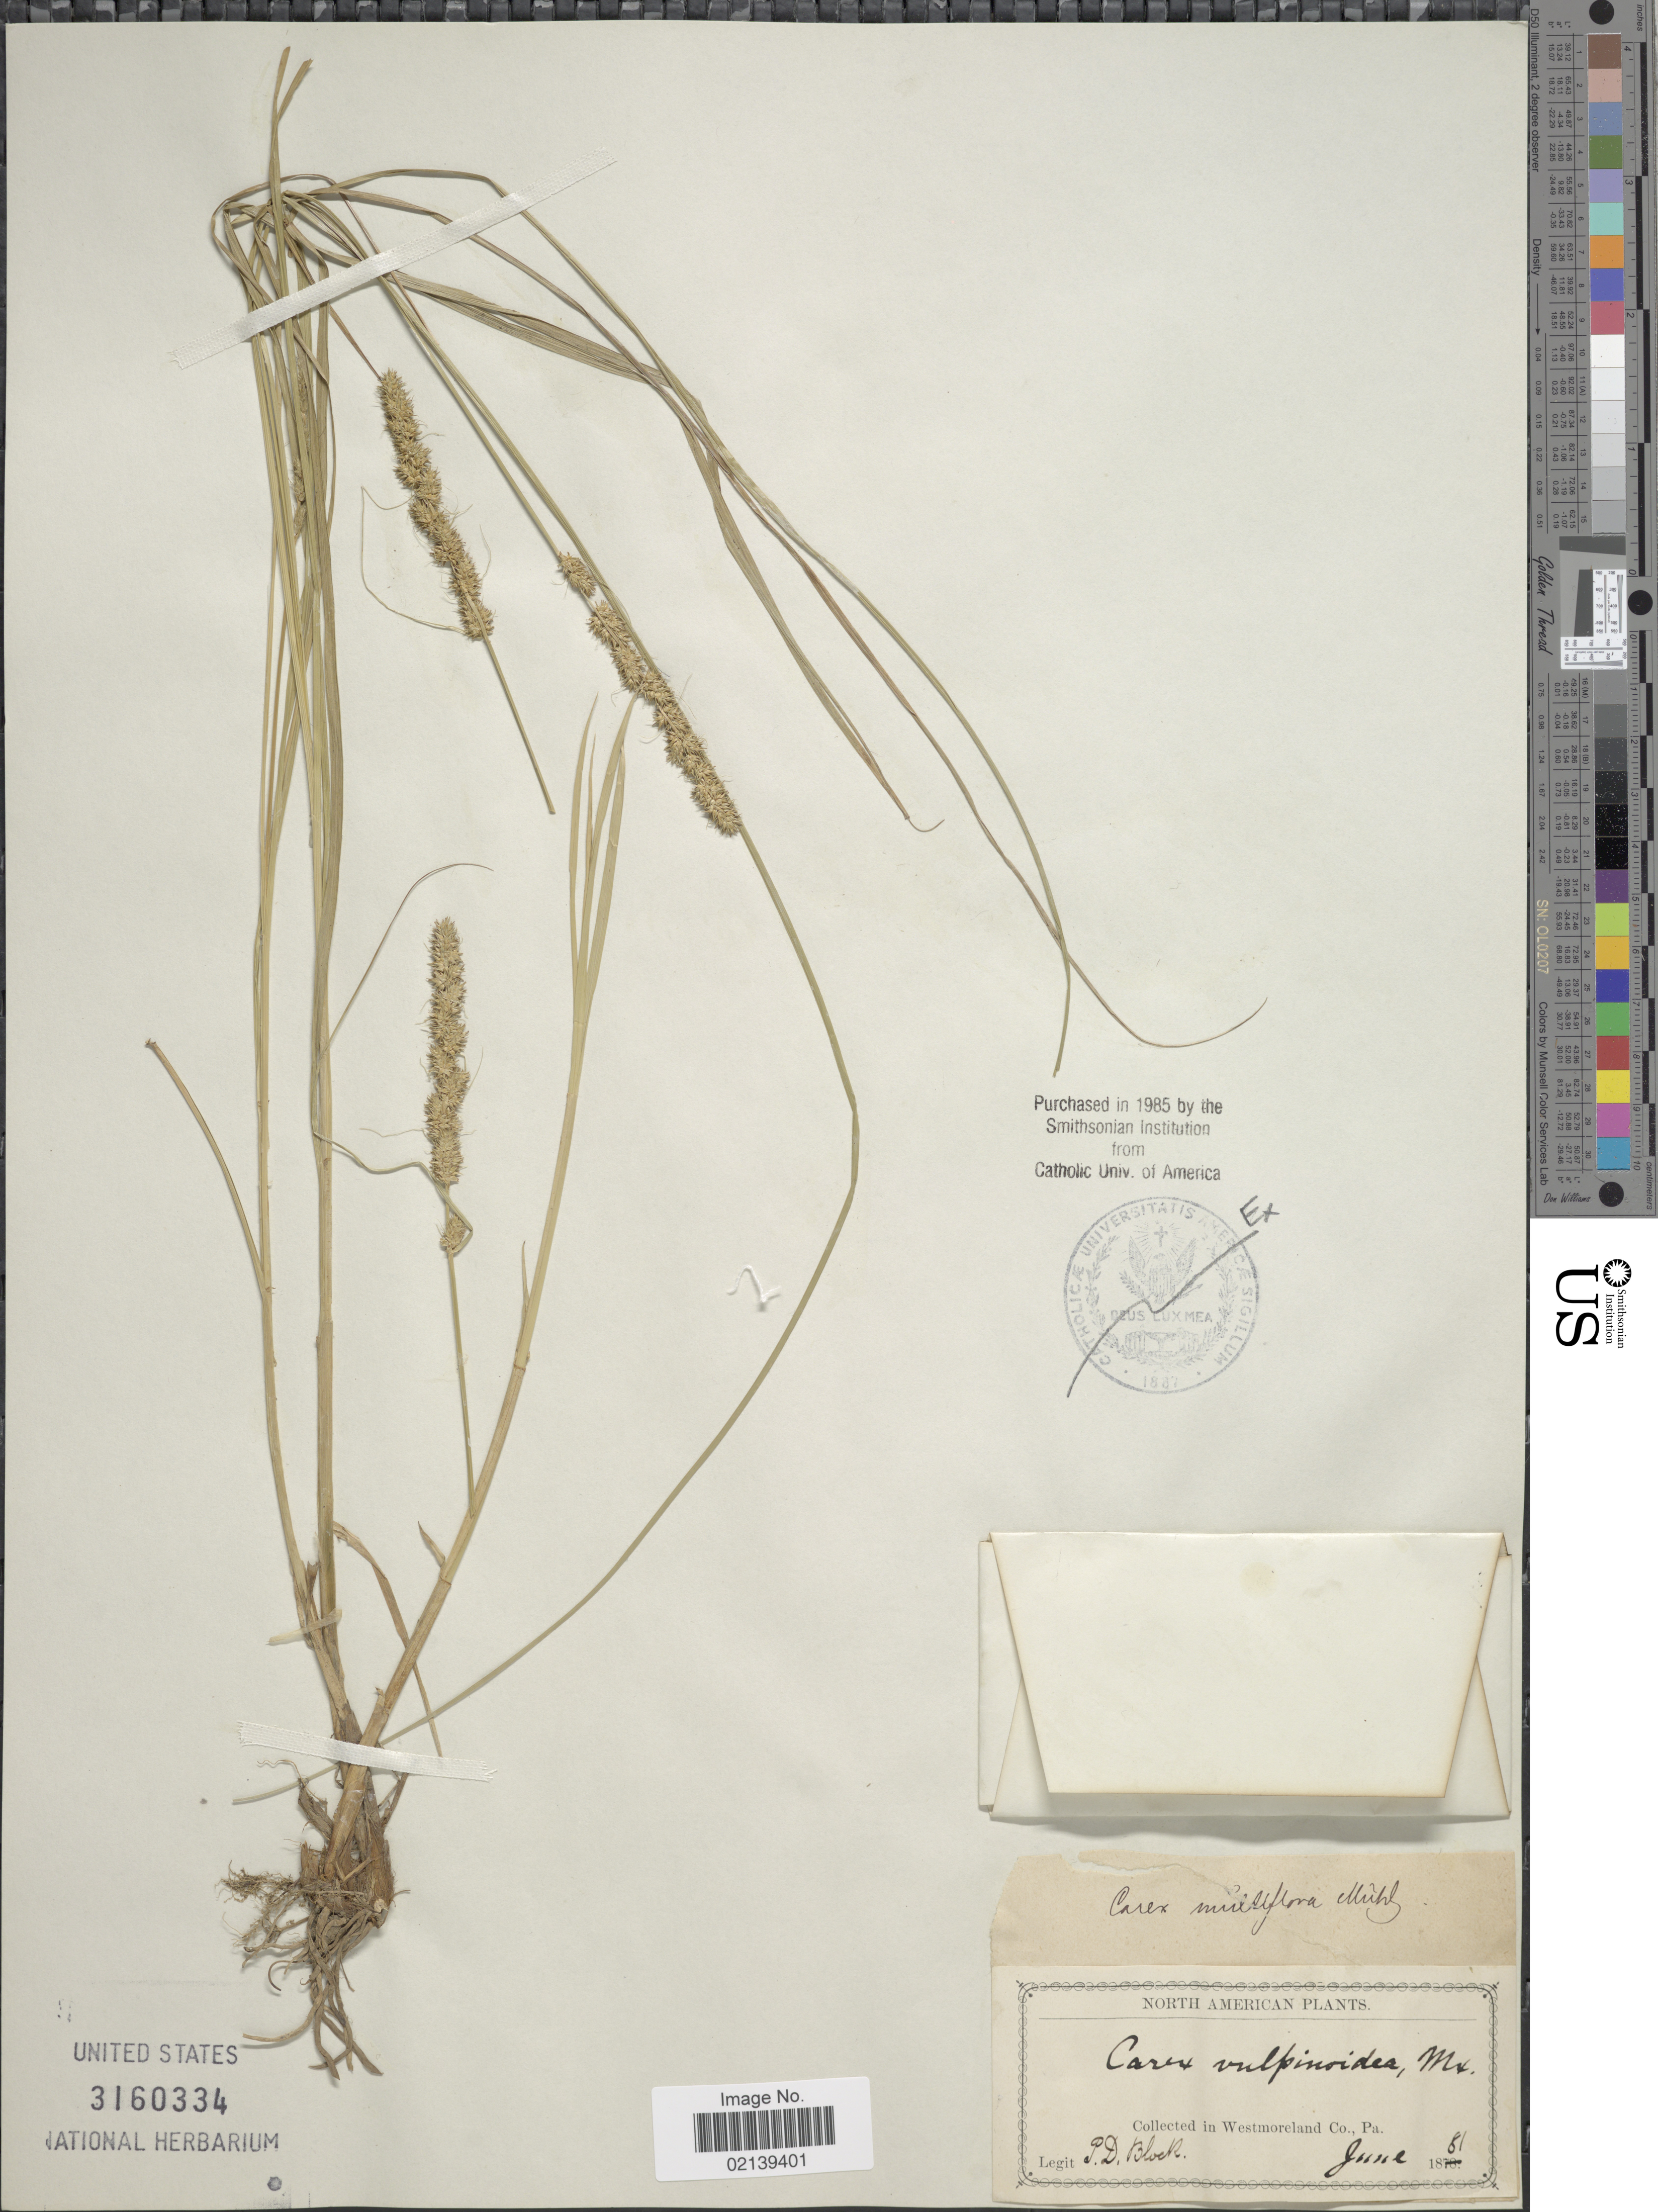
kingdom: Plantae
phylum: Tracheophyta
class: Liliopsida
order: Poales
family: Cyperaceae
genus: Carex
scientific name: Carex vulpinoidea Michx.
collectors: P. De Block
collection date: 1881-06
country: United States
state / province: Pennsylvania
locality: In Westmoreland Co., Pa.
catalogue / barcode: US 3160334